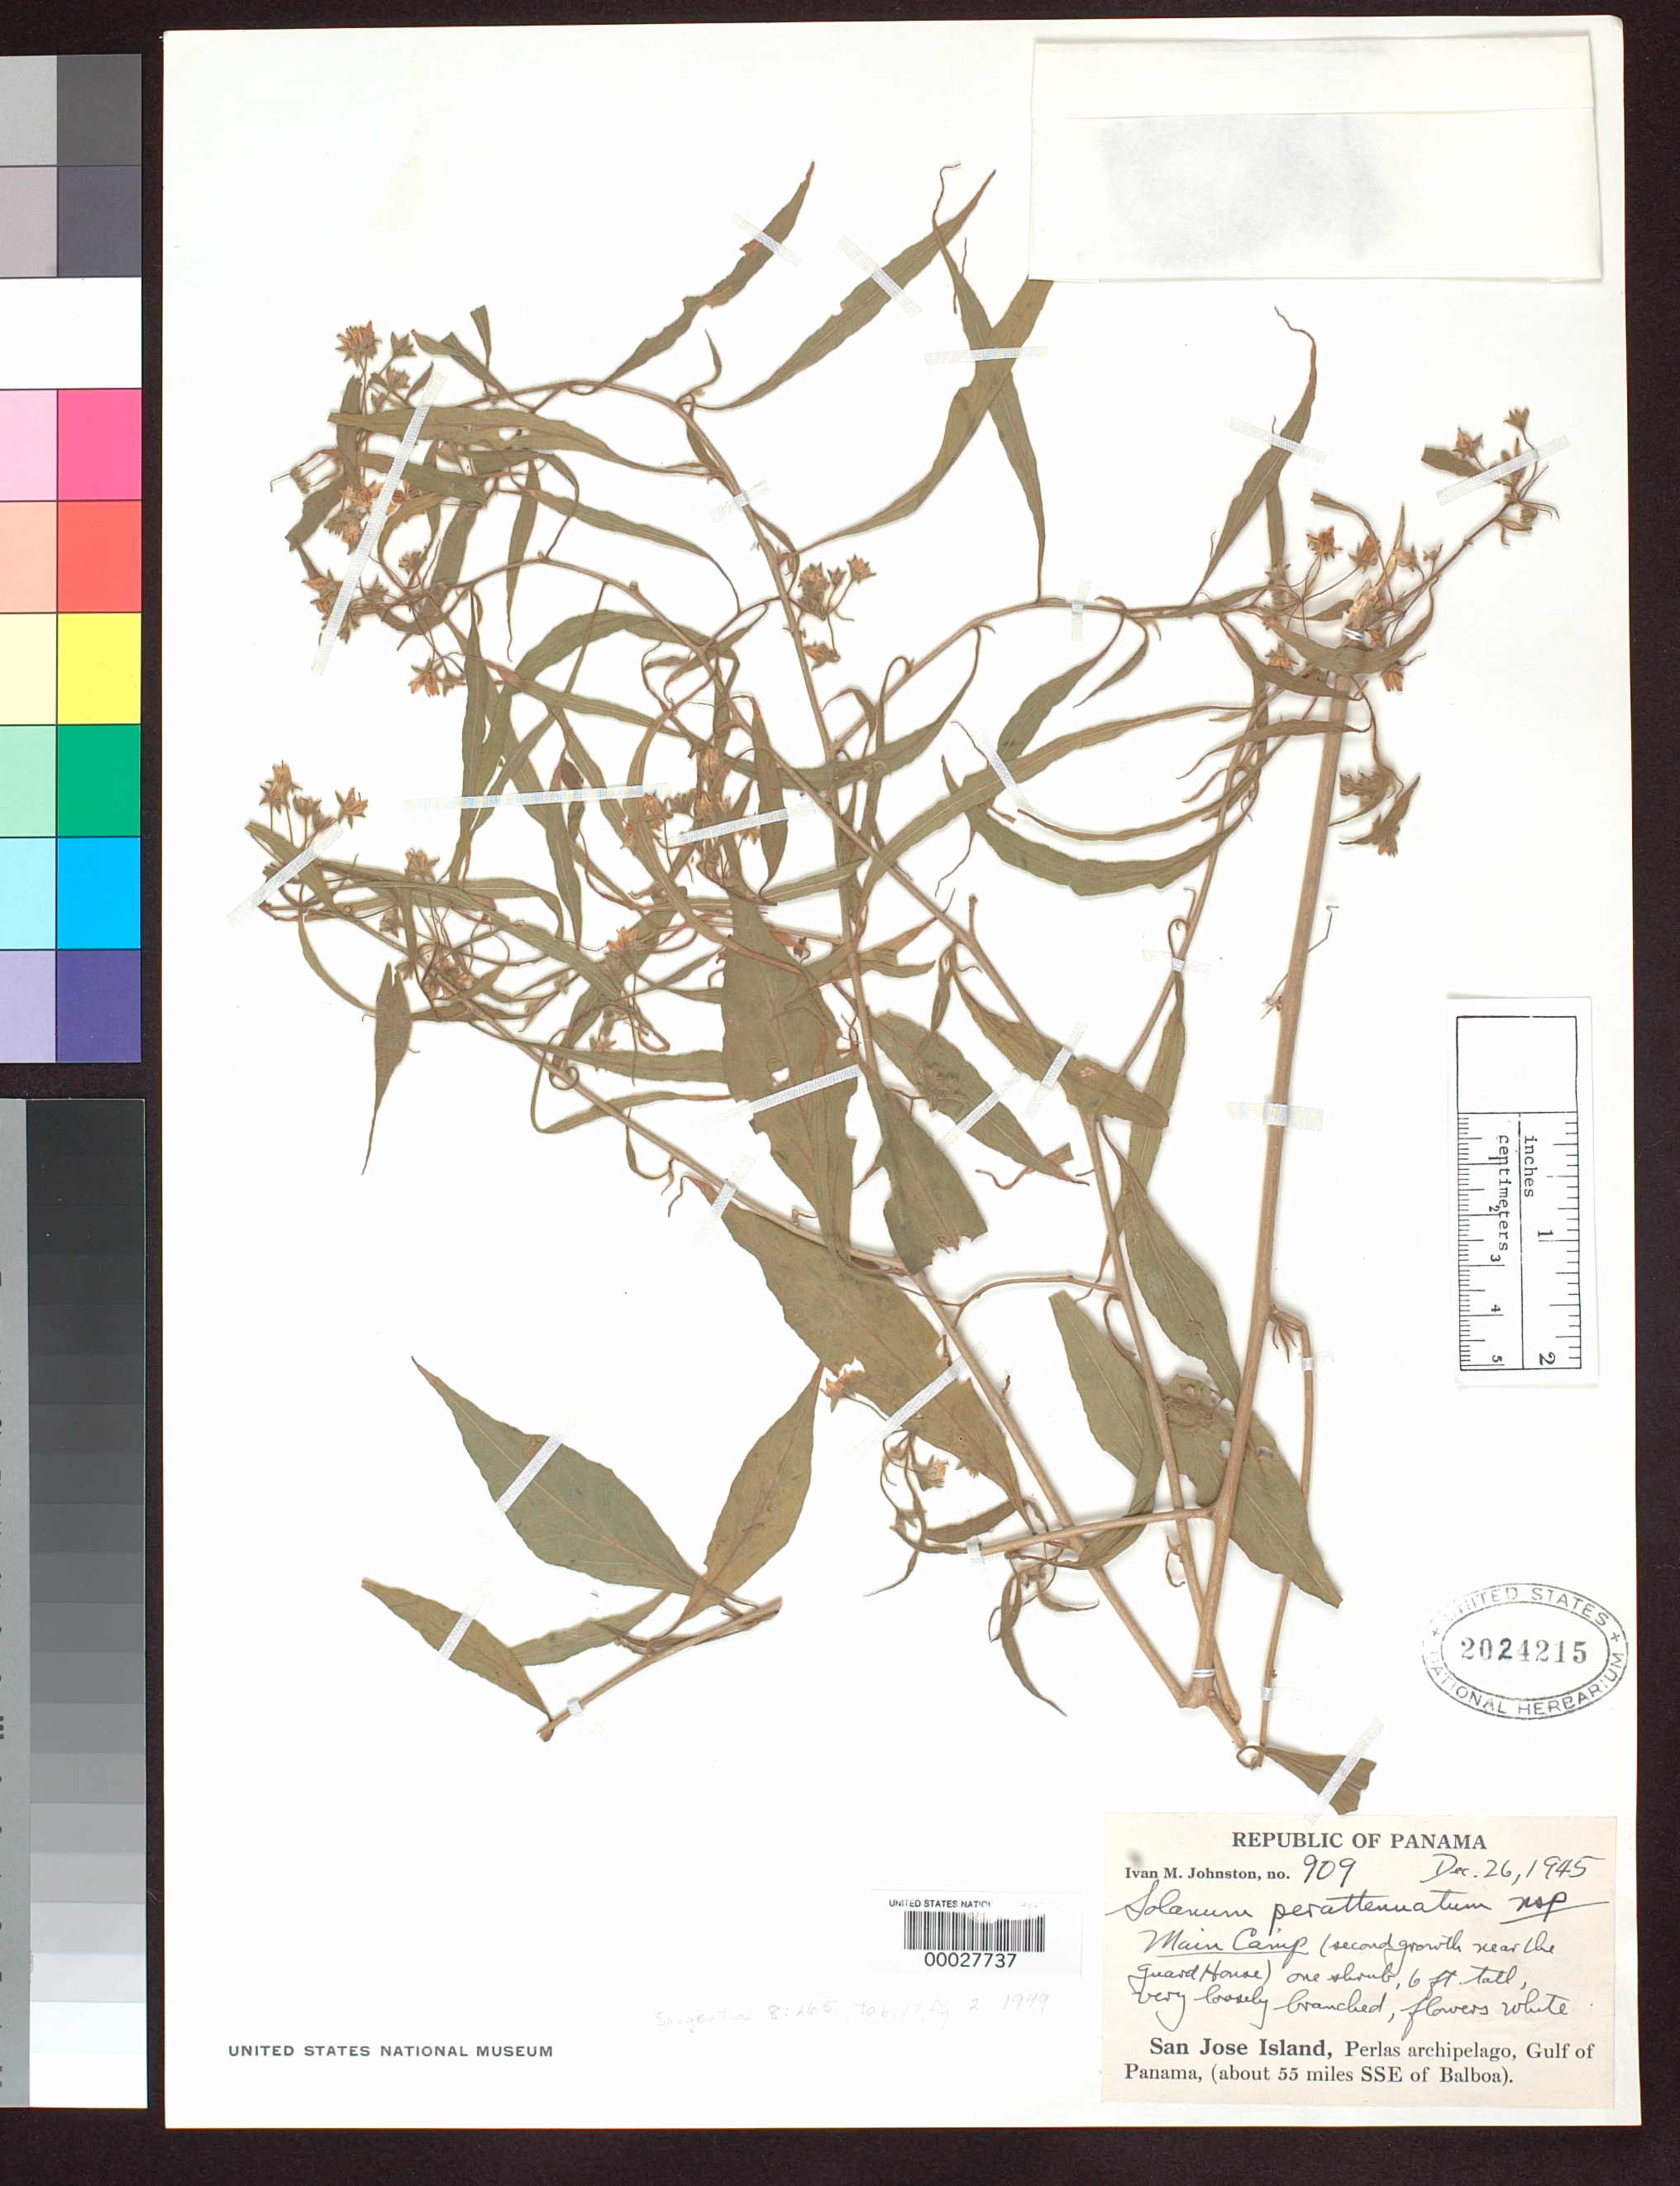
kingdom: Plantae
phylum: Tracheophyta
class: Magnoliopsida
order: Solanales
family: Solanaceae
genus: Solanum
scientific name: Solanum perattenuatum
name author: I.M. Johnst.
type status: Isotype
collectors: I.M. Johnston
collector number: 909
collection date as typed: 26 Dec 1945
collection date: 1945-12-26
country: Panama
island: San José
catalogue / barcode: US 2024215